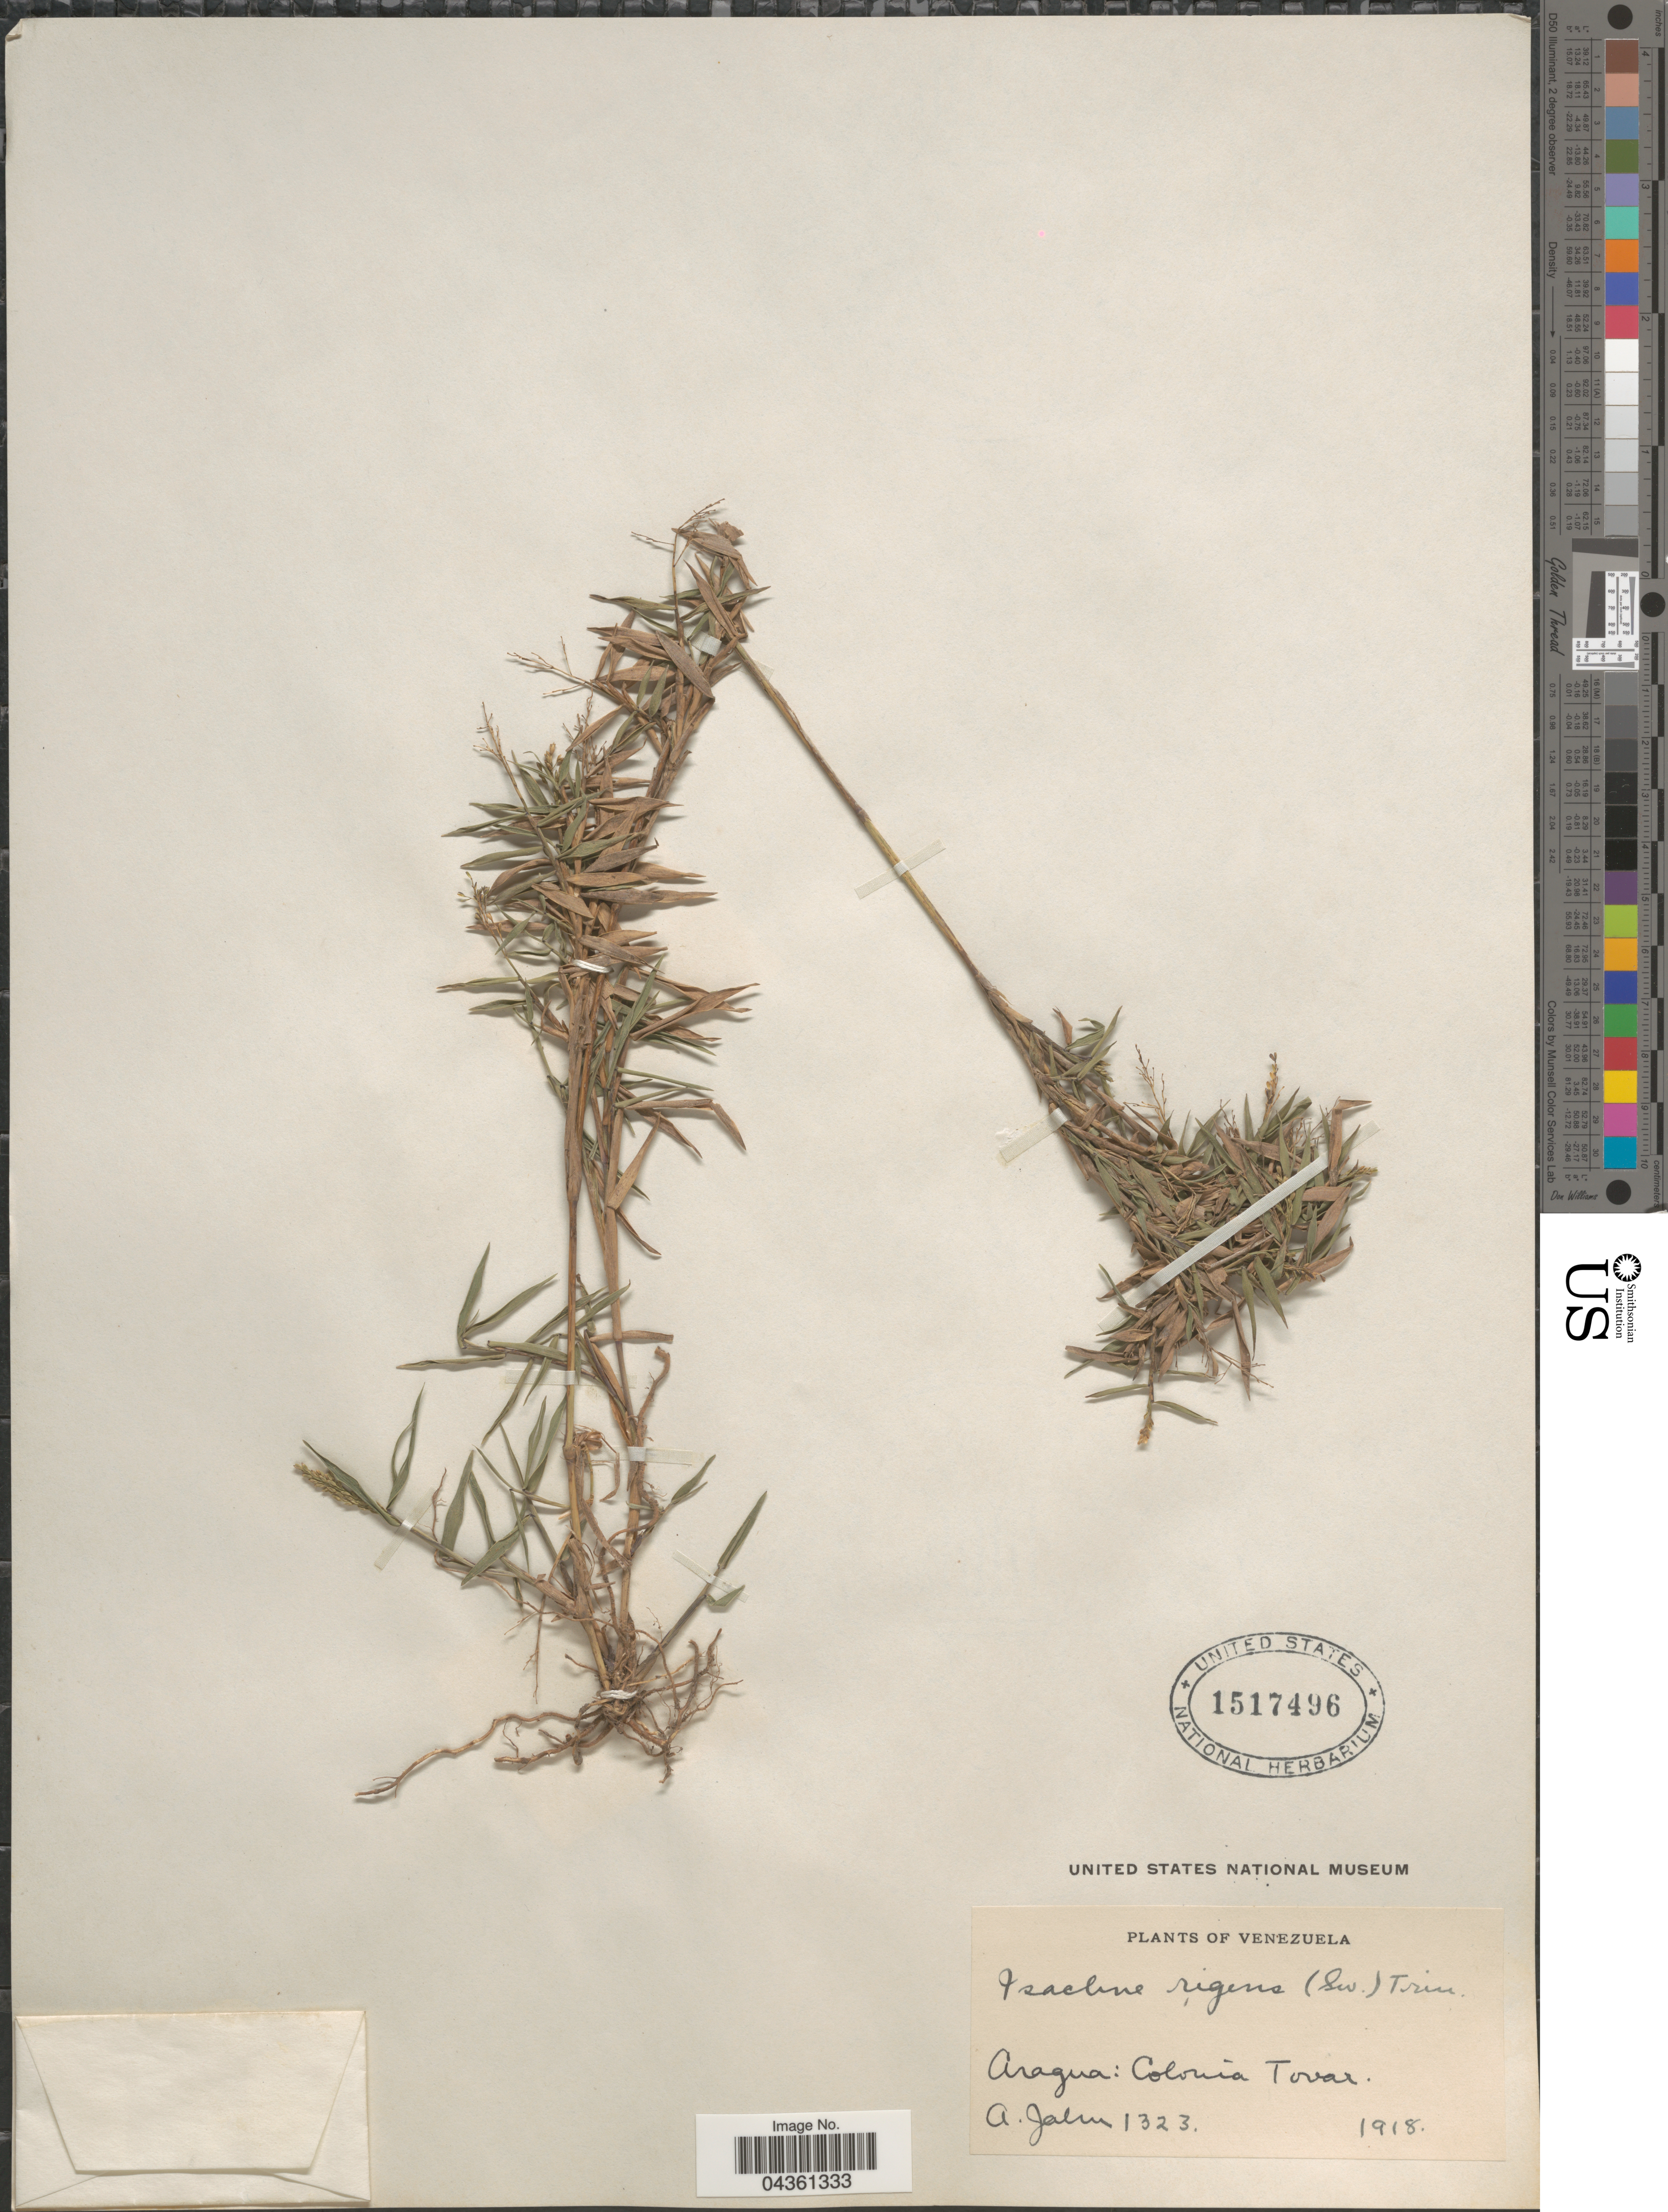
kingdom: Plantae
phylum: Tracheophyta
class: Liliopsida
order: Poales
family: Poaceae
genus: Isachne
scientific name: Isachne rigens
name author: (Sw.) Trin.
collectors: A. Jahn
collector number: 1323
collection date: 1918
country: Venezuela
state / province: Aragua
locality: Colonia Tovar.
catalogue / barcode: US 1517496